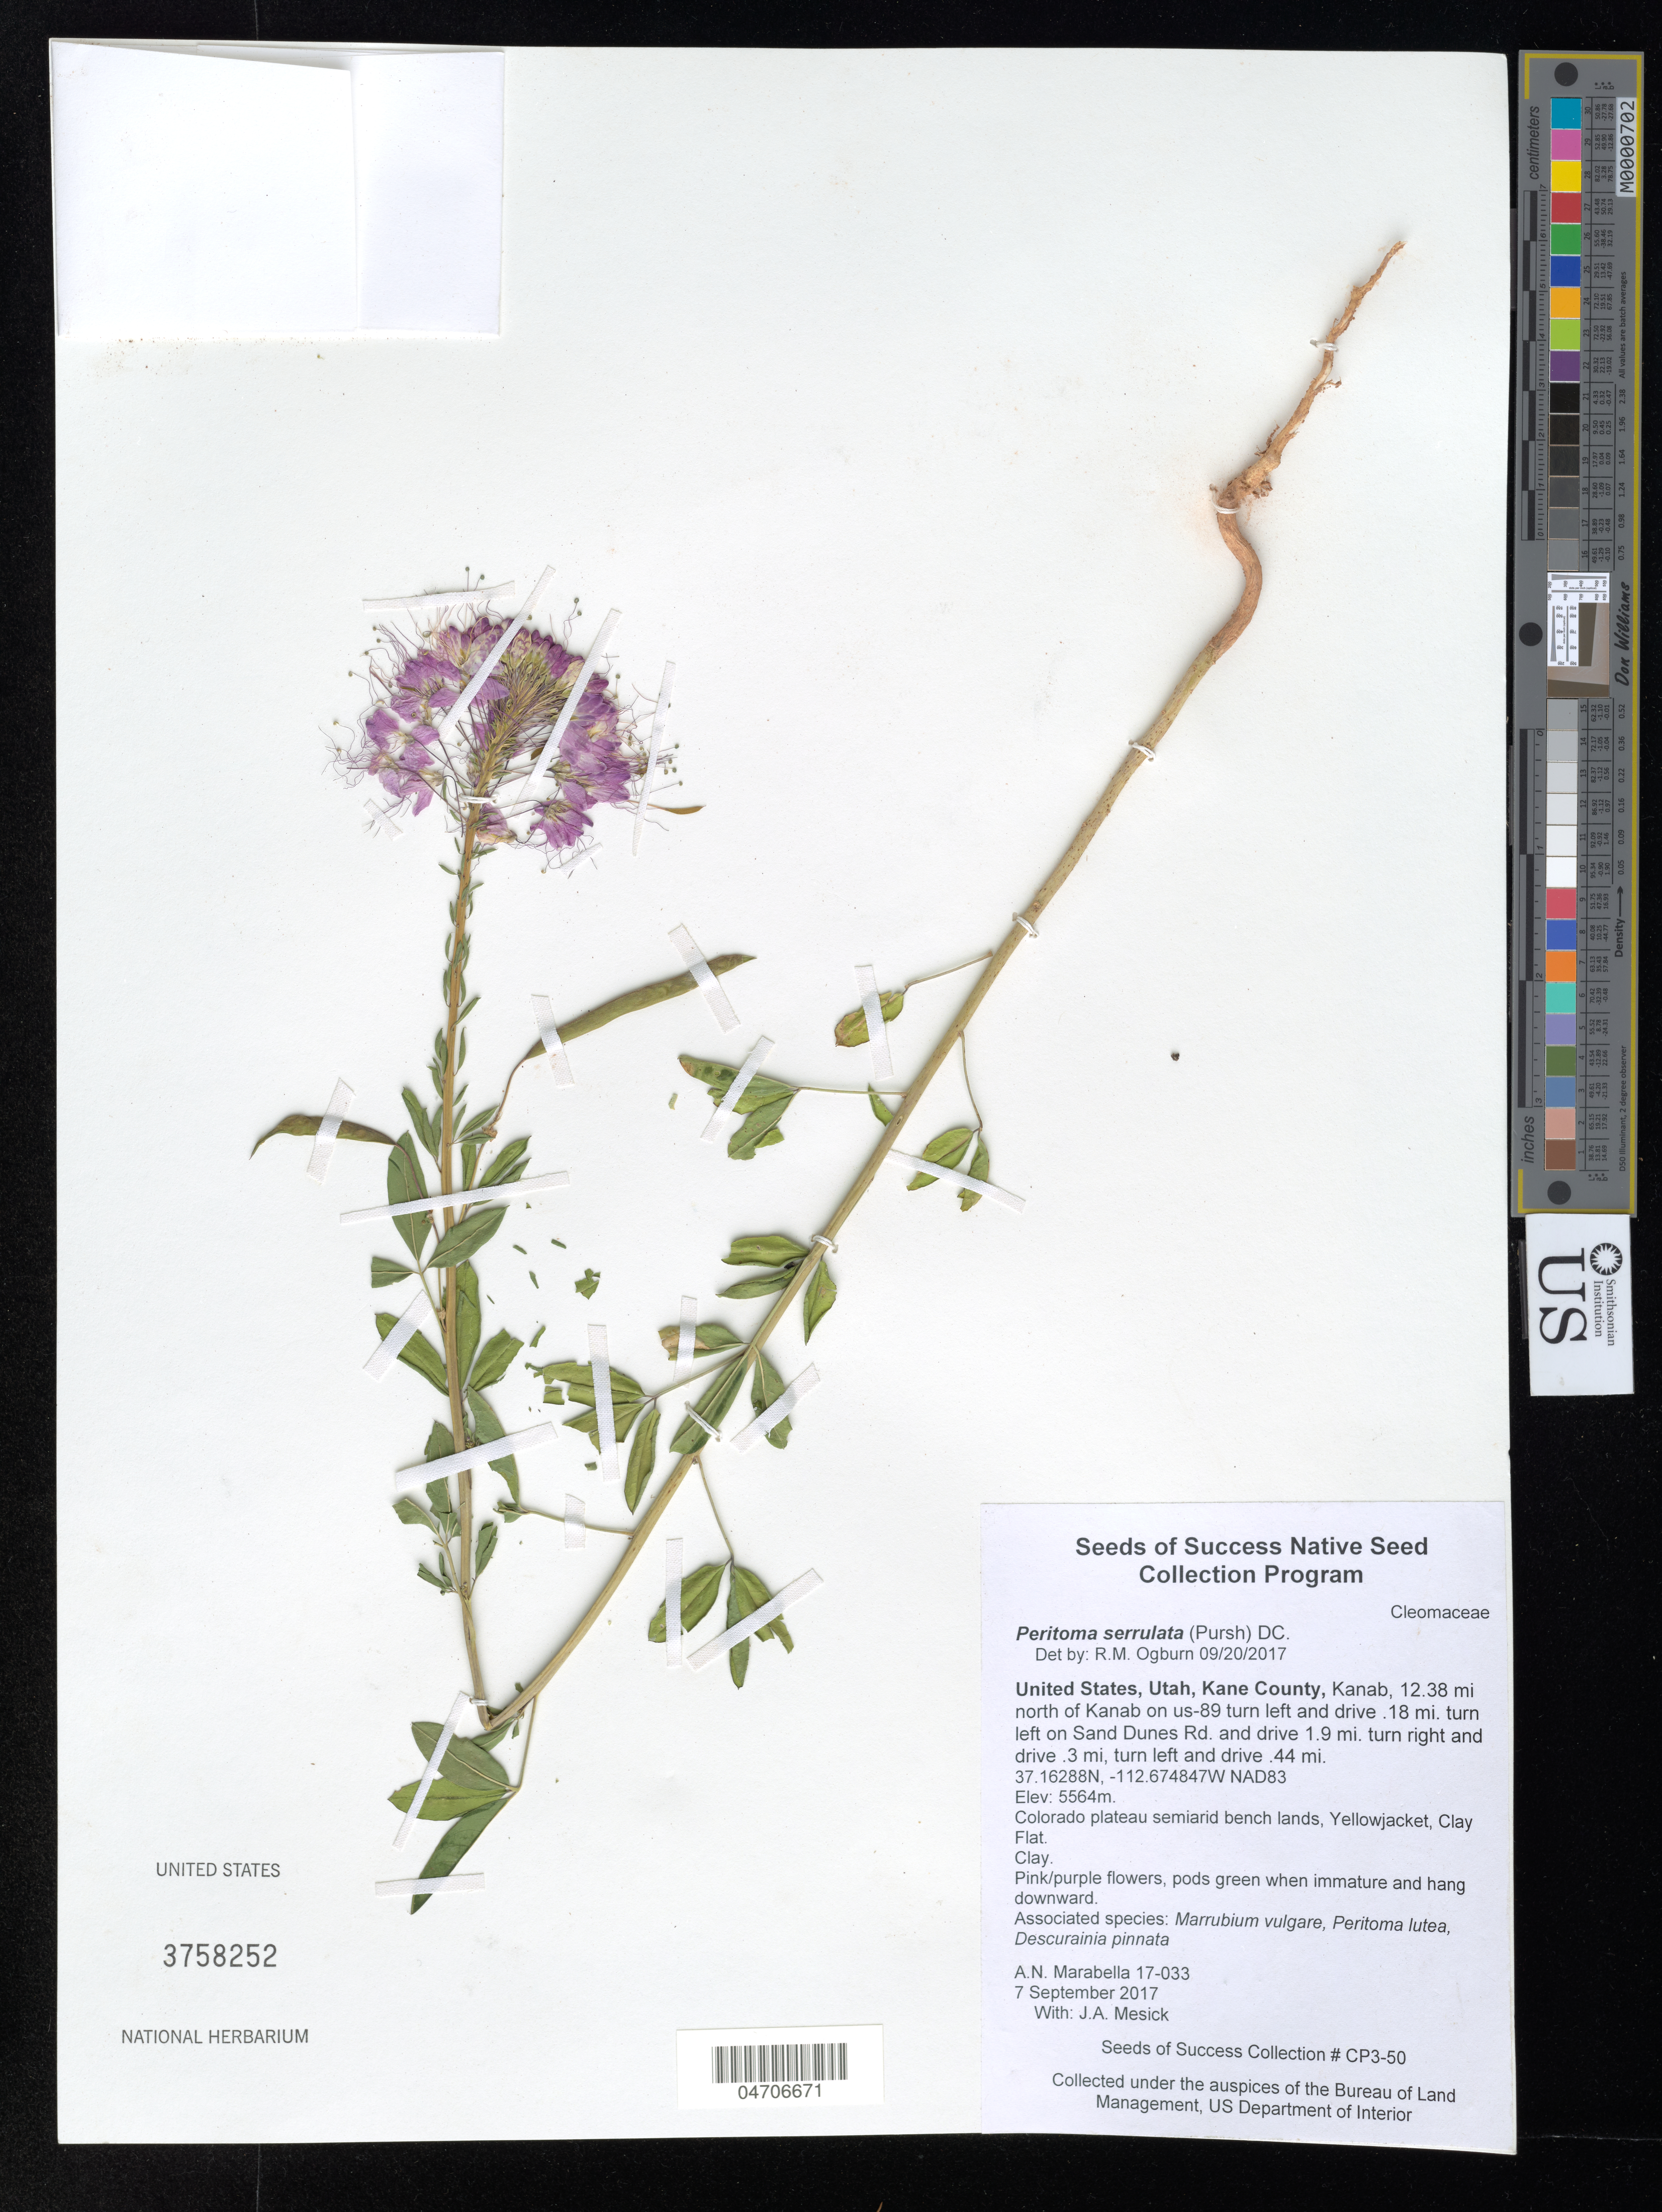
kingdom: Plantae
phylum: Tracheophyta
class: Magnoliopsida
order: Brassicales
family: Cleomaceae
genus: Peritoma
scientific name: Peritoma serrulata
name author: (Pursh) DC.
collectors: A. Marabella & J. Mesick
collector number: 17-033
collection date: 2017-09-07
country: United States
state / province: Utah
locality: Kane County, Kanab, 12.38 mi north of Kanab on us-89 turn left and drive .18 mi. turn left on Sand Dunes Rd. and drive 1.9 mi. turn right and drive .3 mi, turn left and drive .44 mi. Colorado plateau semiarid bench lands, Yellowjacket, Clay Flat.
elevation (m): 5564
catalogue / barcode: US 3758252